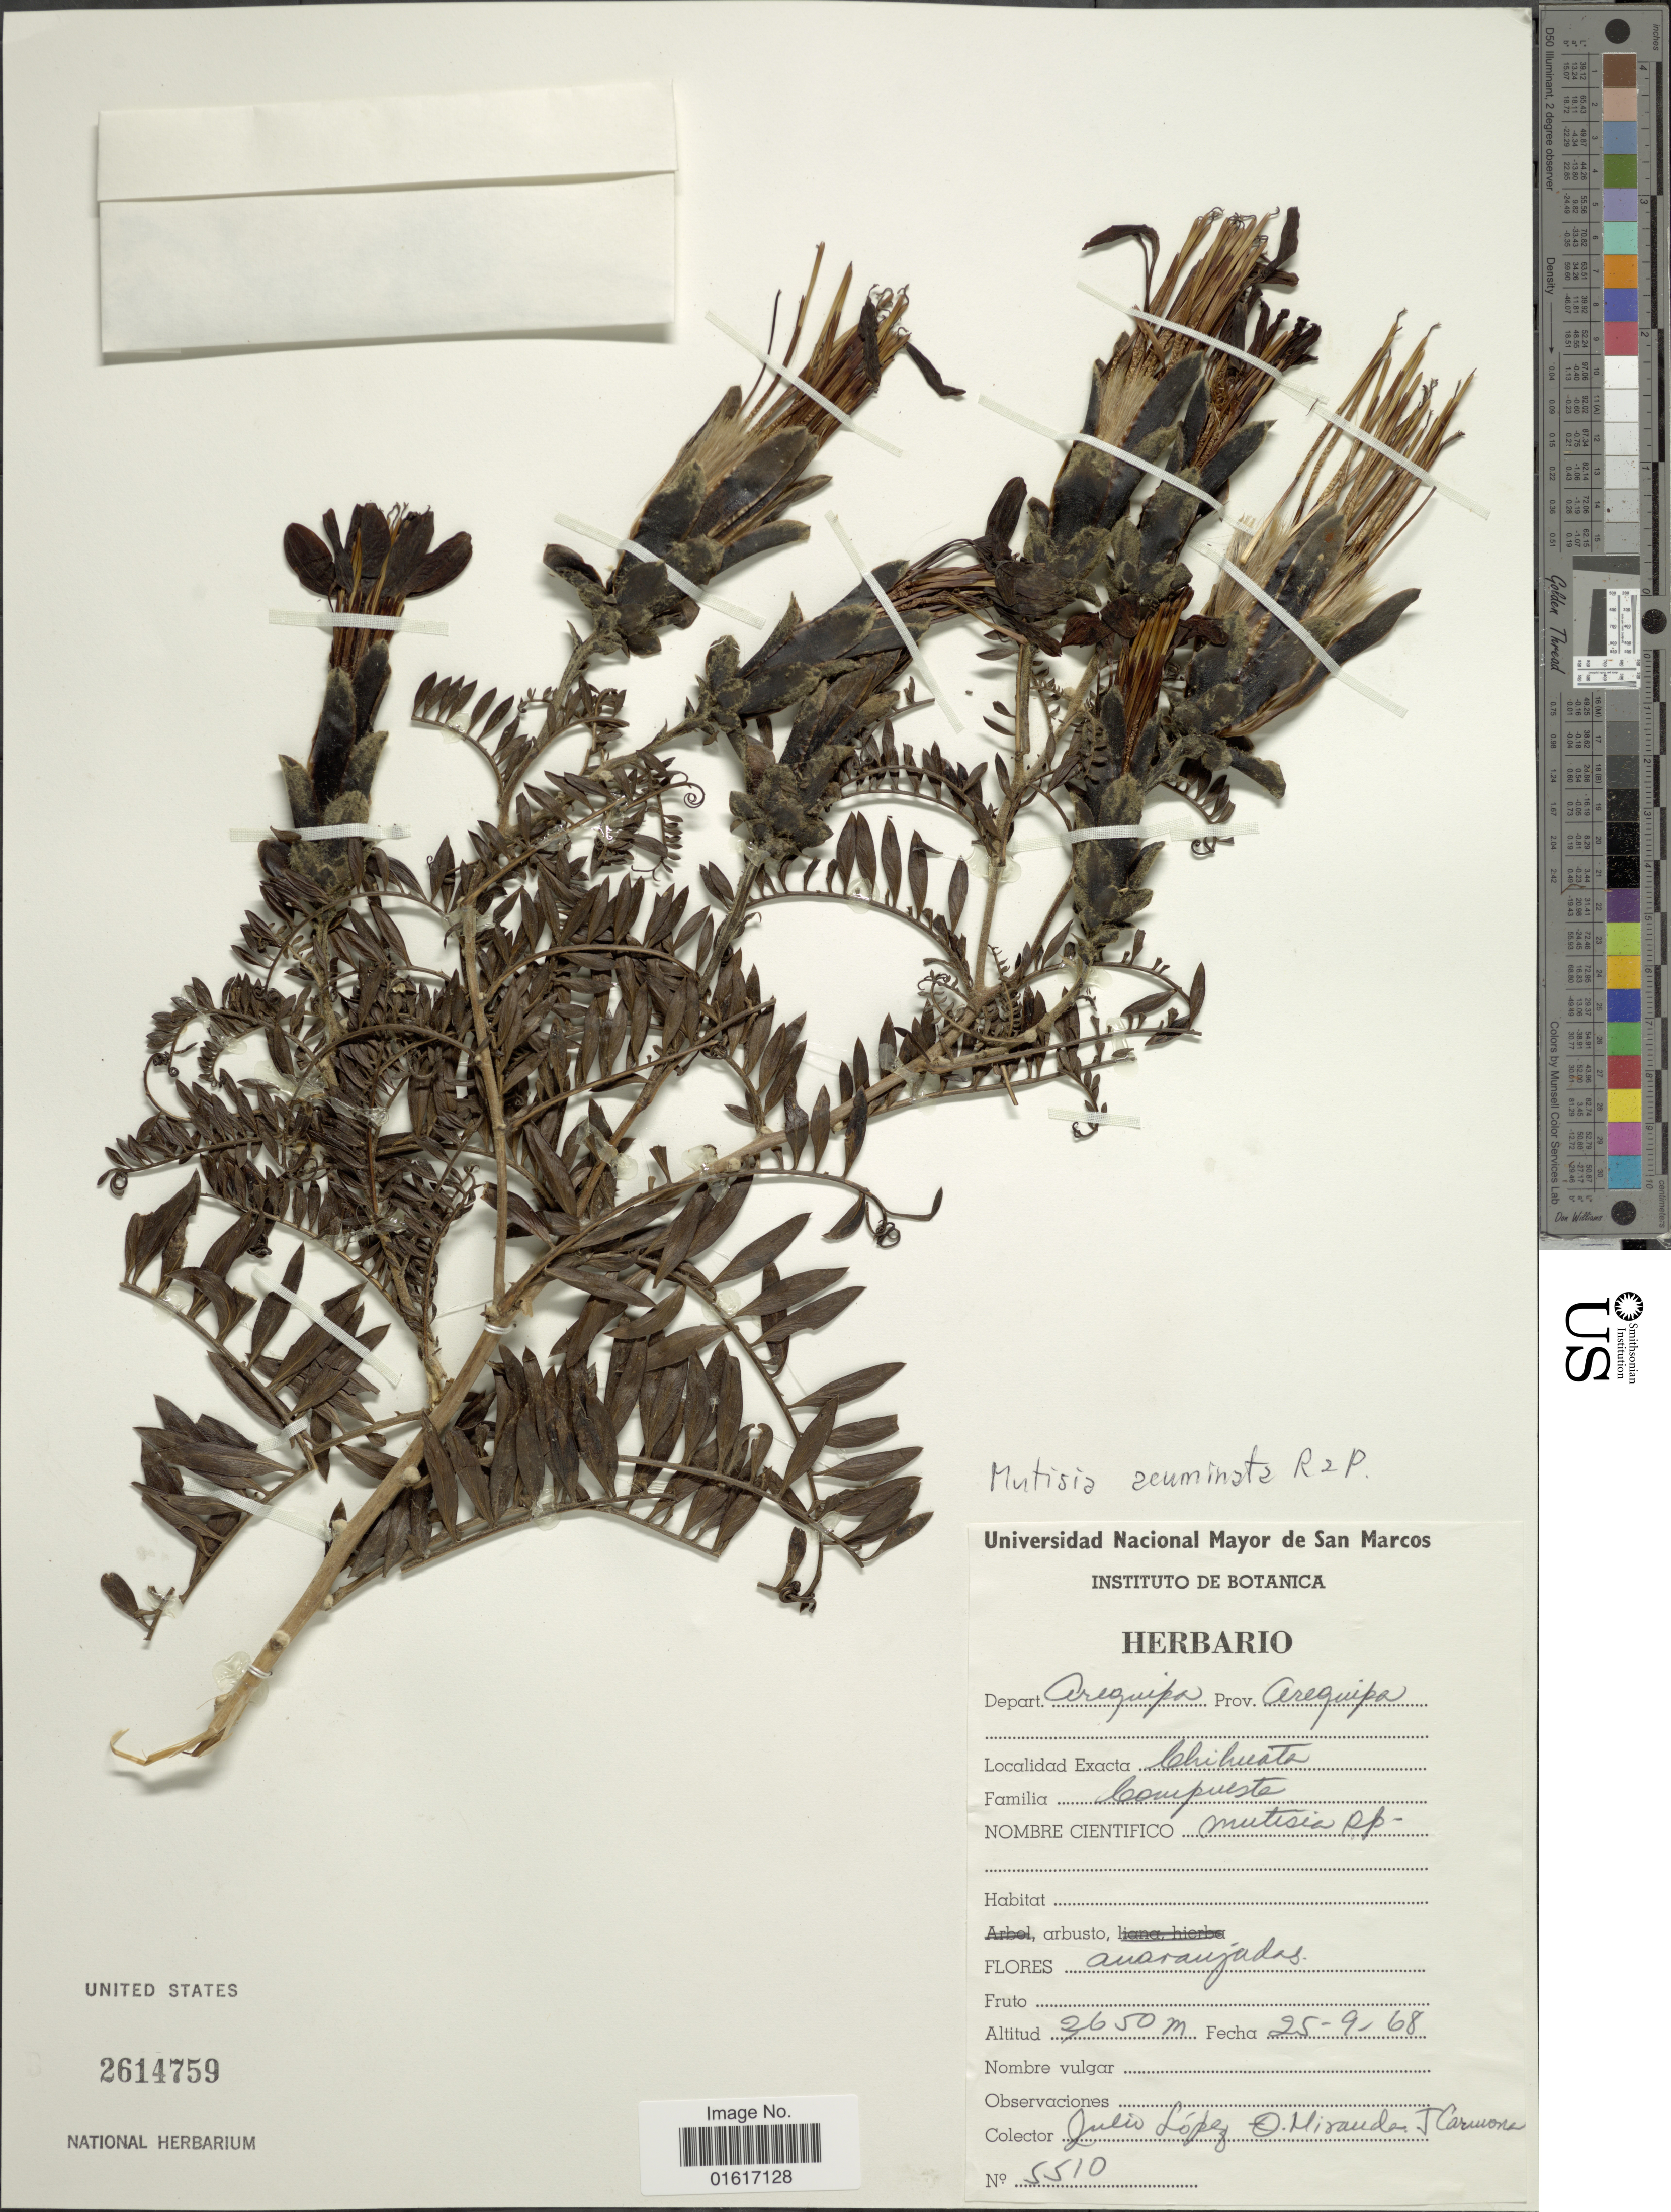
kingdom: Plantae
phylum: Tracheophyta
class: Magnoliopsida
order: Asterales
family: Asteraceae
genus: Mutisia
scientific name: Mutisia acuminata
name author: Ruiz & Pav.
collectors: J. Lopez, D. Miranda & J. Carmona A.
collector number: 5510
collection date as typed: Transcribed d/m/y: 25/9/68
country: Peru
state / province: Arequipa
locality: Prov. Arequipa. Chihuata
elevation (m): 3650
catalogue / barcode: US 2614759